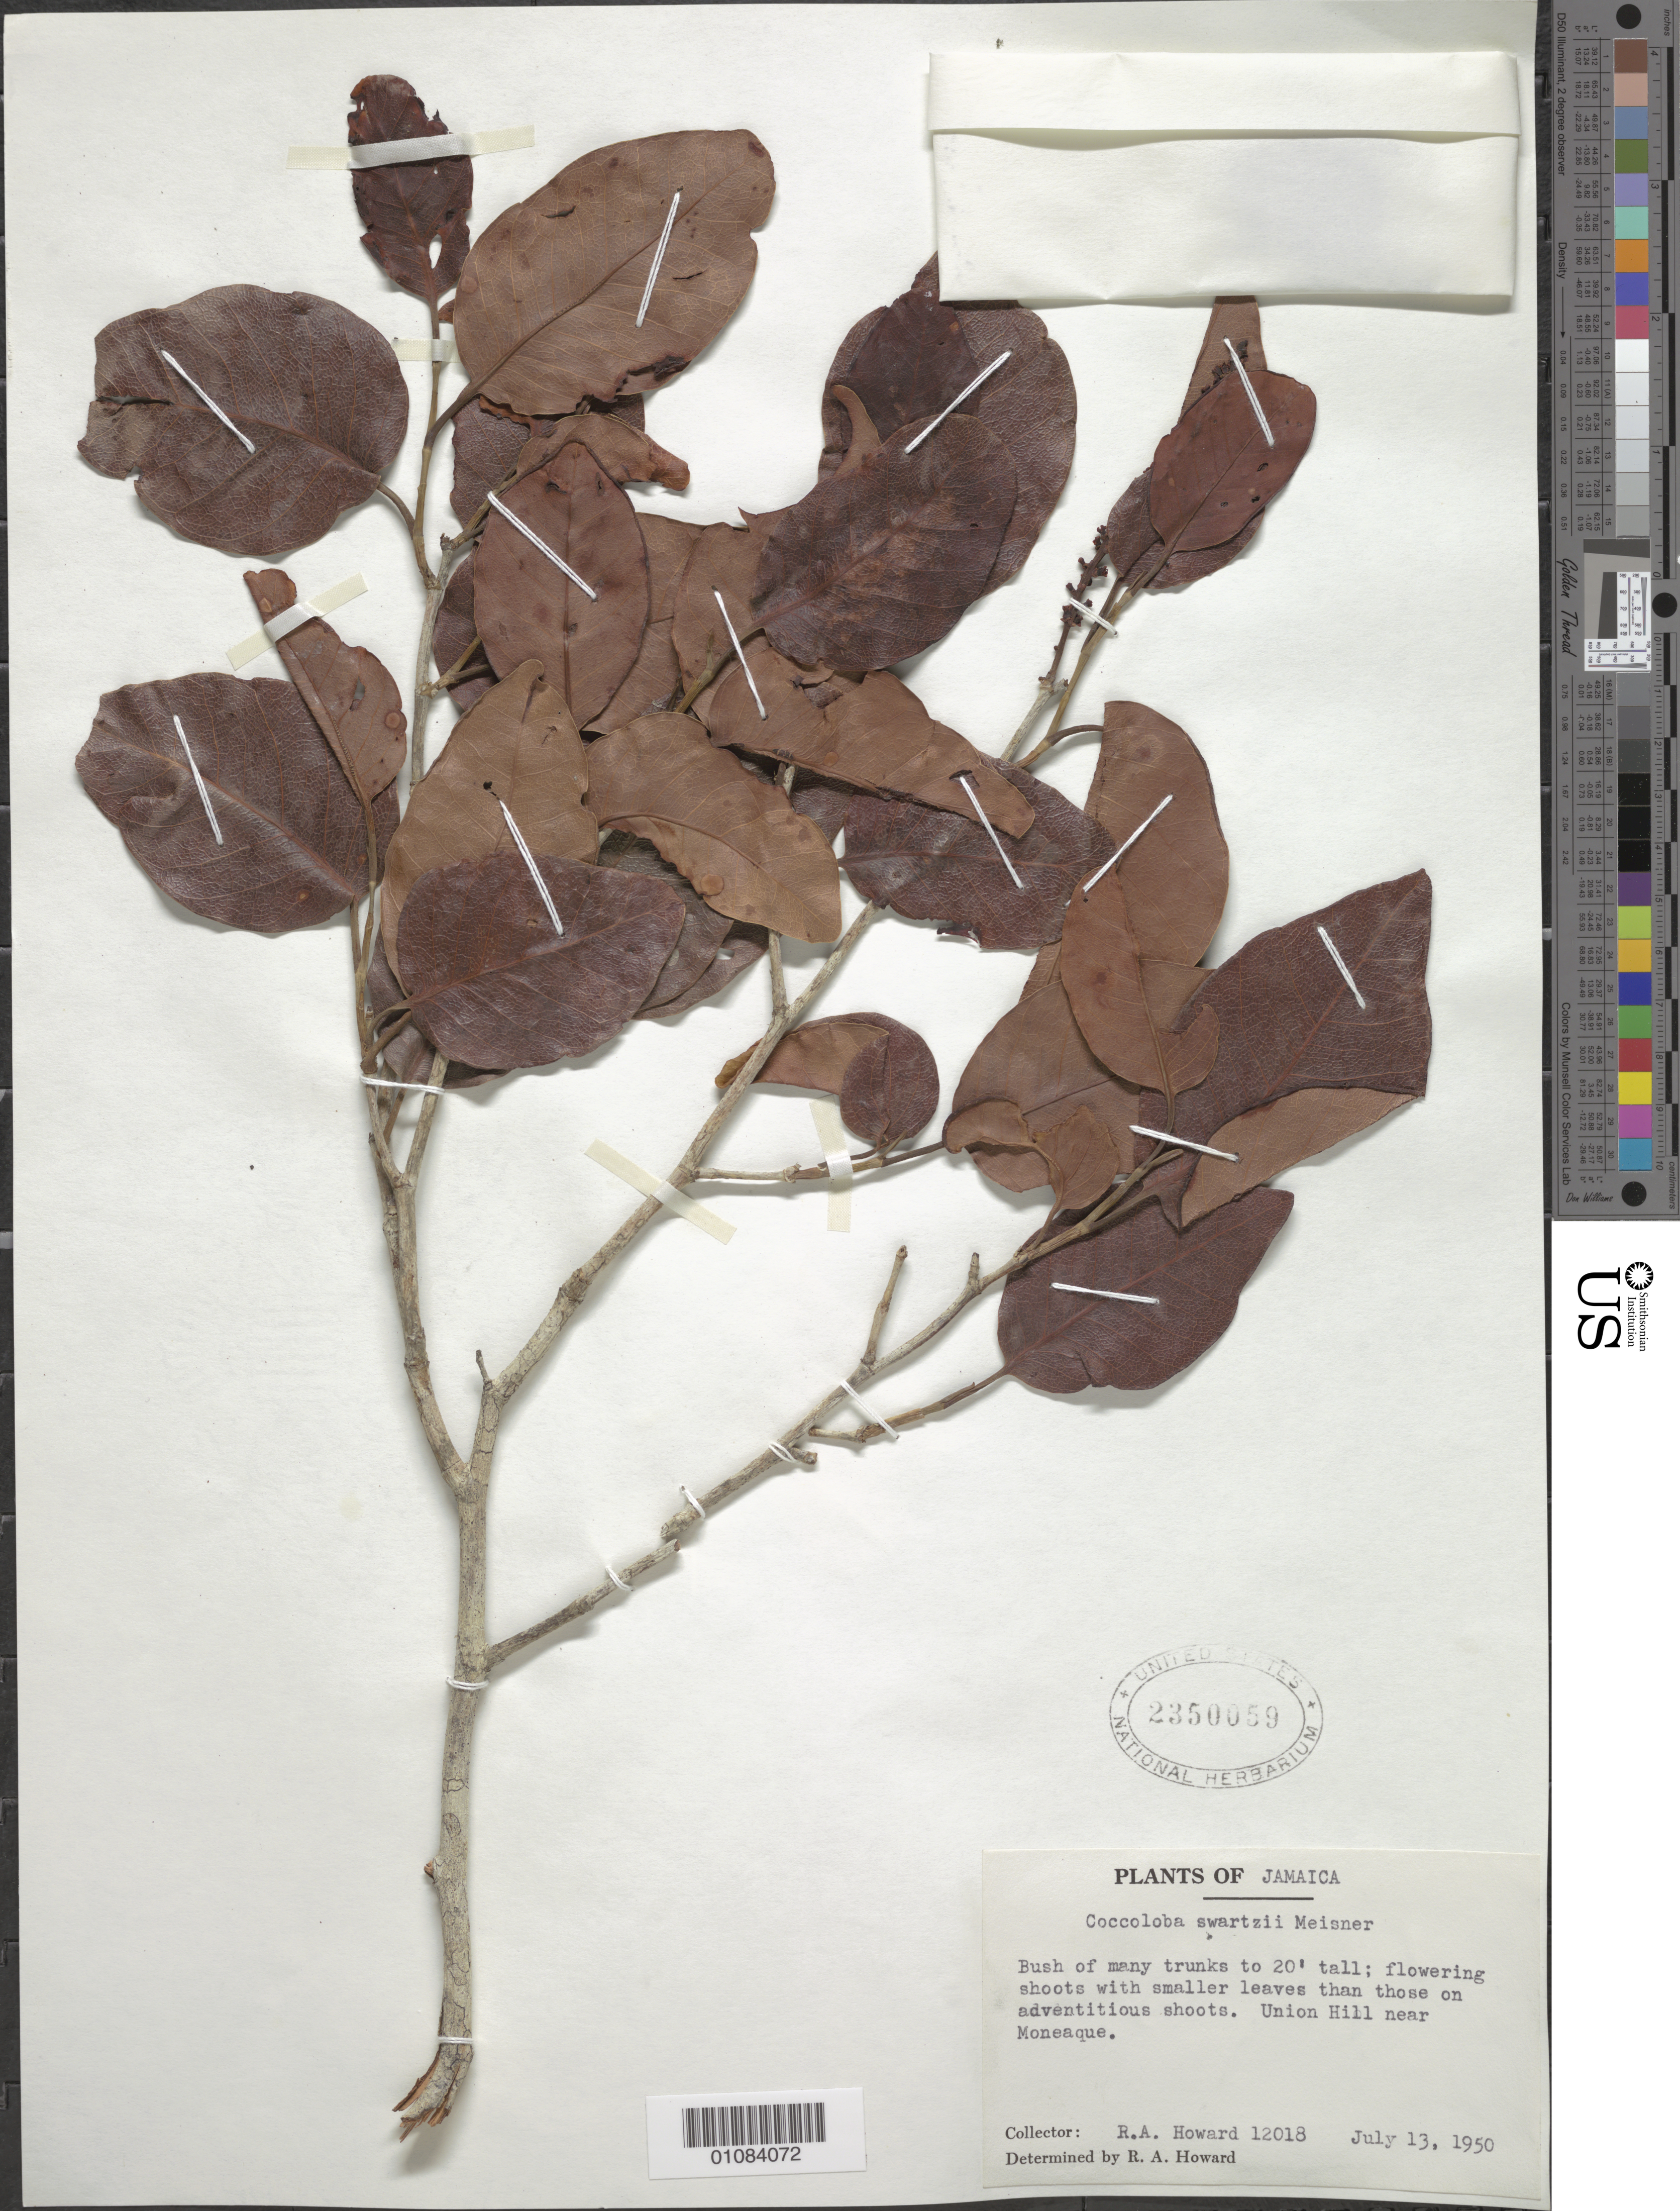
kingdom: Plantae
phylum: Tracheophyta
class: Magnoliopsida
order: Caryophyllales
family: Polygonaceae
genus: Coccoloba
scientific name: Coccoloba swartzii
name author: Meisn.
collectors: R. A. Howard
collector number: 12018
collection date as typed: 13 Jul 1950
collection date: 1950-07-13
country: Jamaica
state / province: Saint Ann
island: Jamaica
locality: Union Hill near Moneaque.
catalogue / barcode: US 2350059